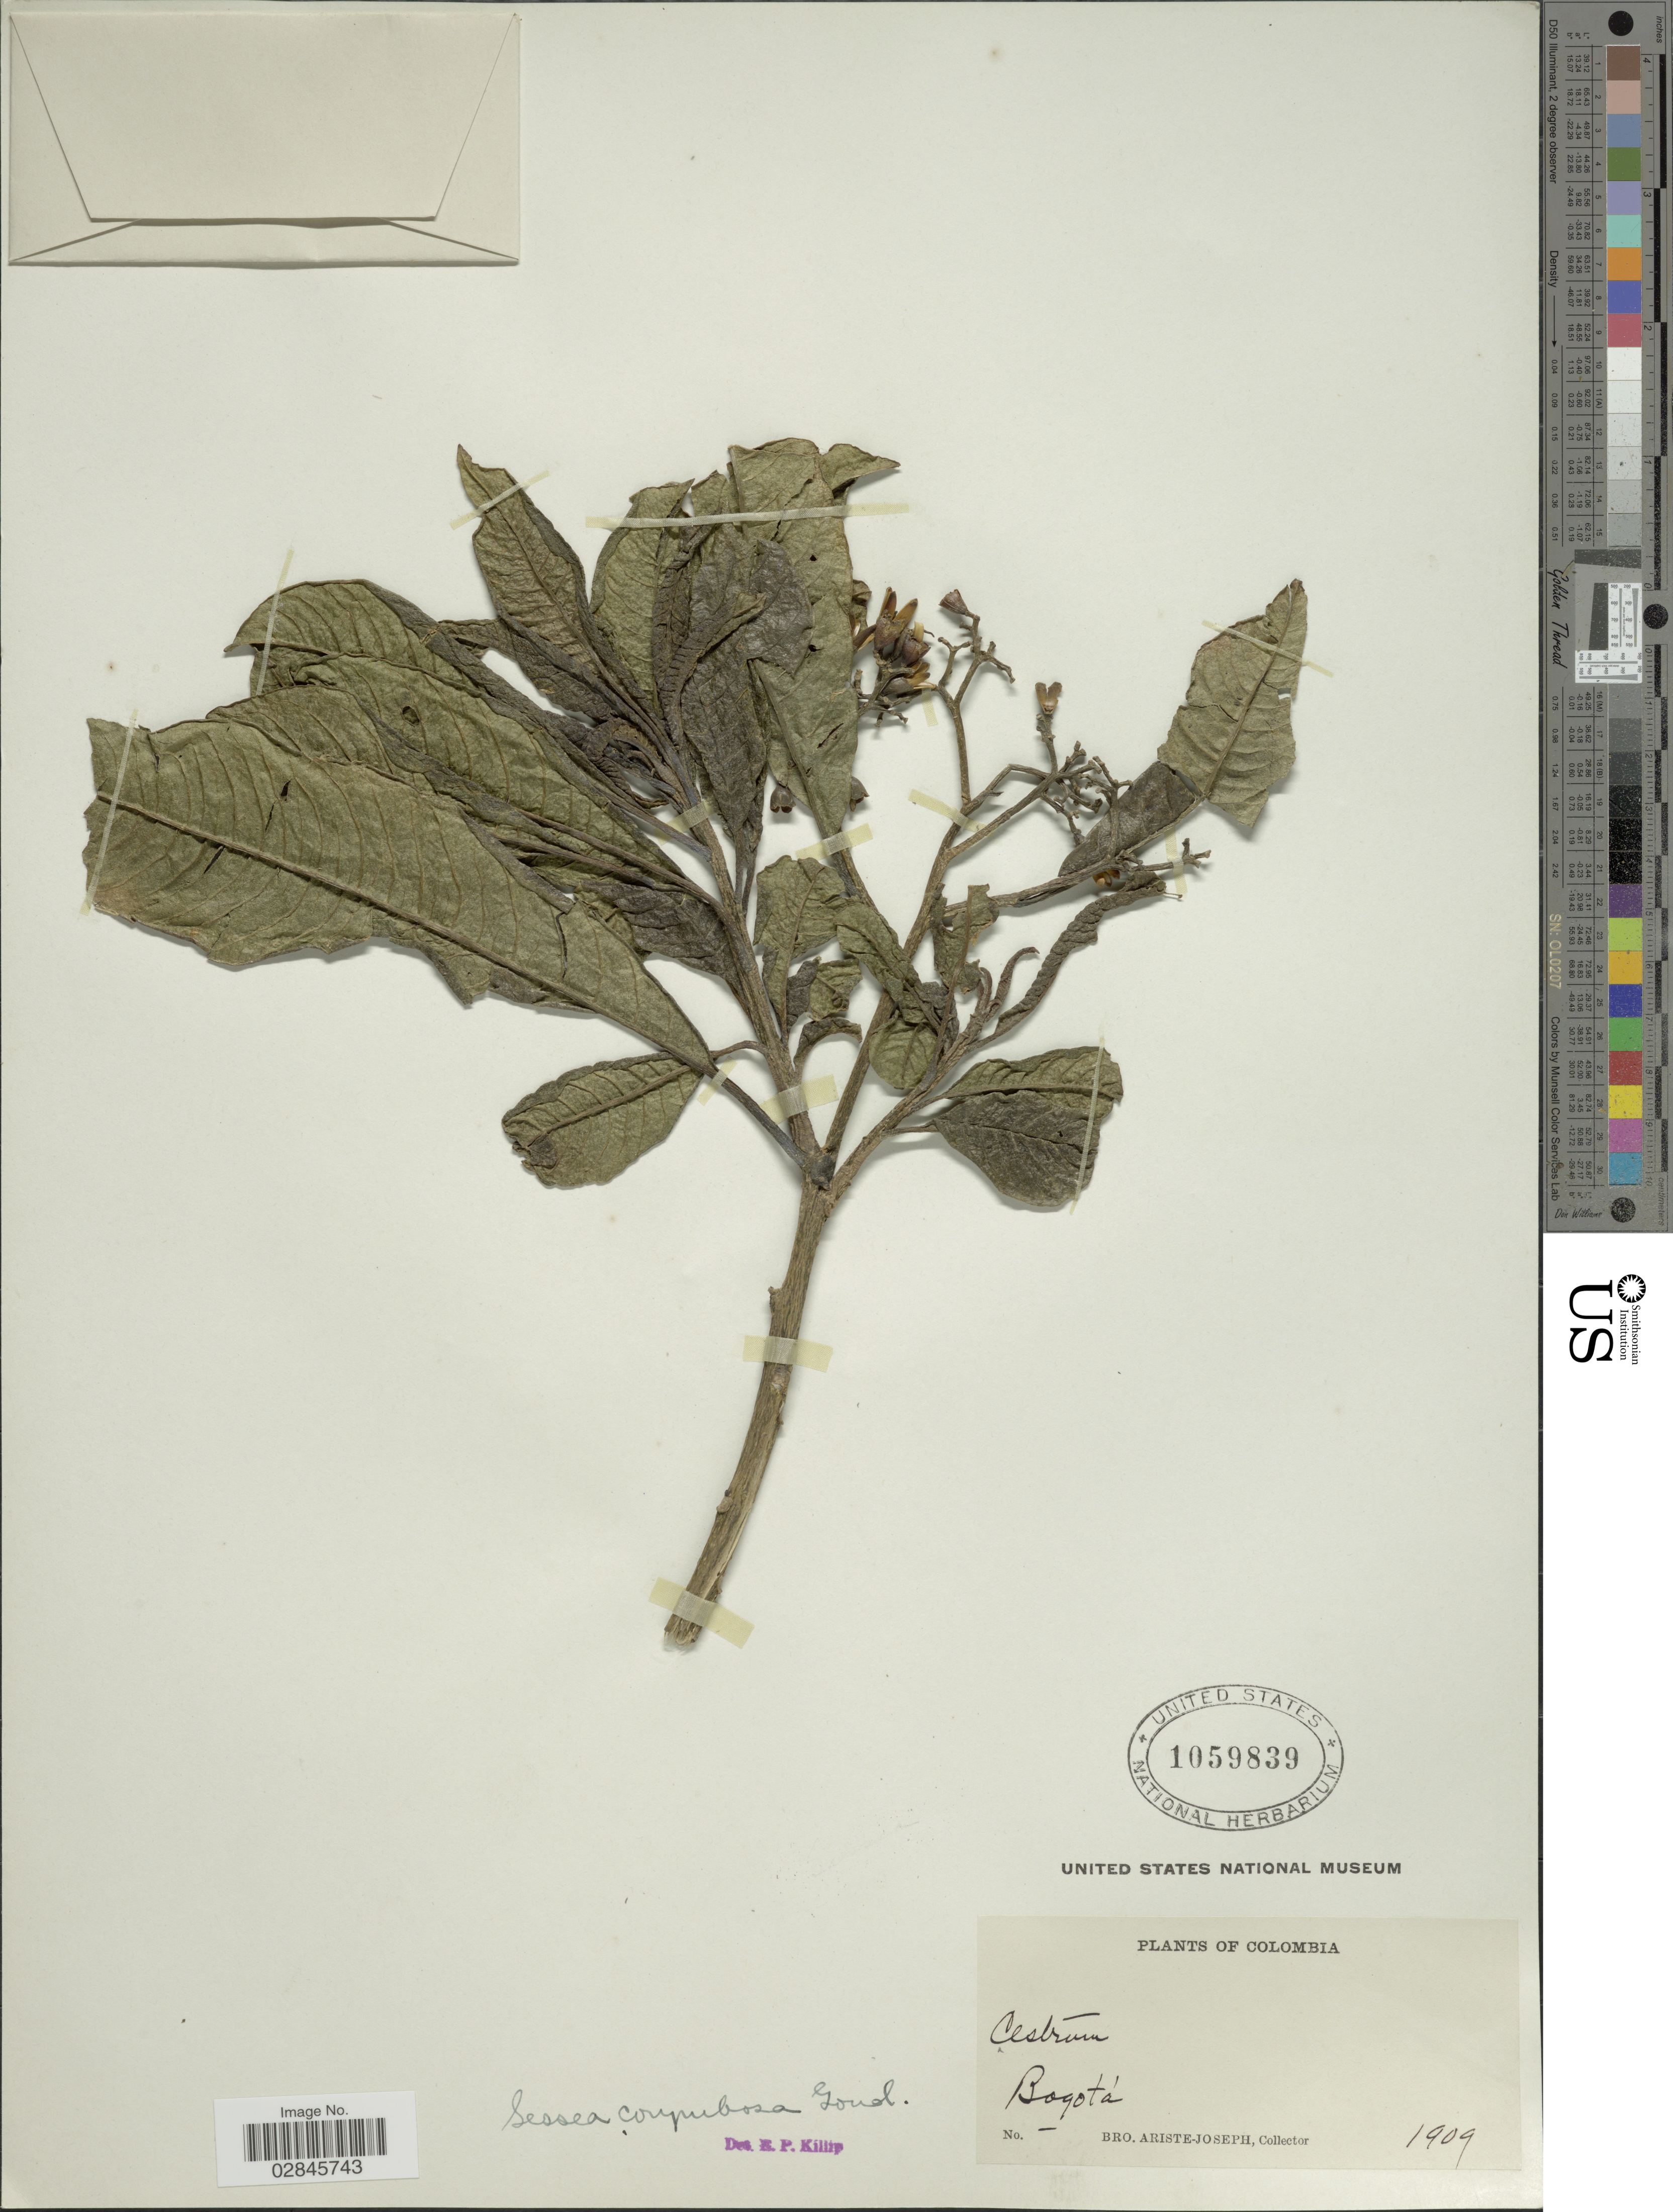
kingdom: Plantae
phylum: Tracheophyta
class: Magnoliopsida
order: Solanales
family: Solanaceae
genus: Sessea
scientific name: Sessea corymbiflora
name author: Goudot ex R. Taylor & R. Phillips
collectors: Bro. Ariste-Joseph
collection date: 1909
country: Colombia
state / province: Bogota D.C.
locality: Bogotá.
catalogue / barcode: US 1059839